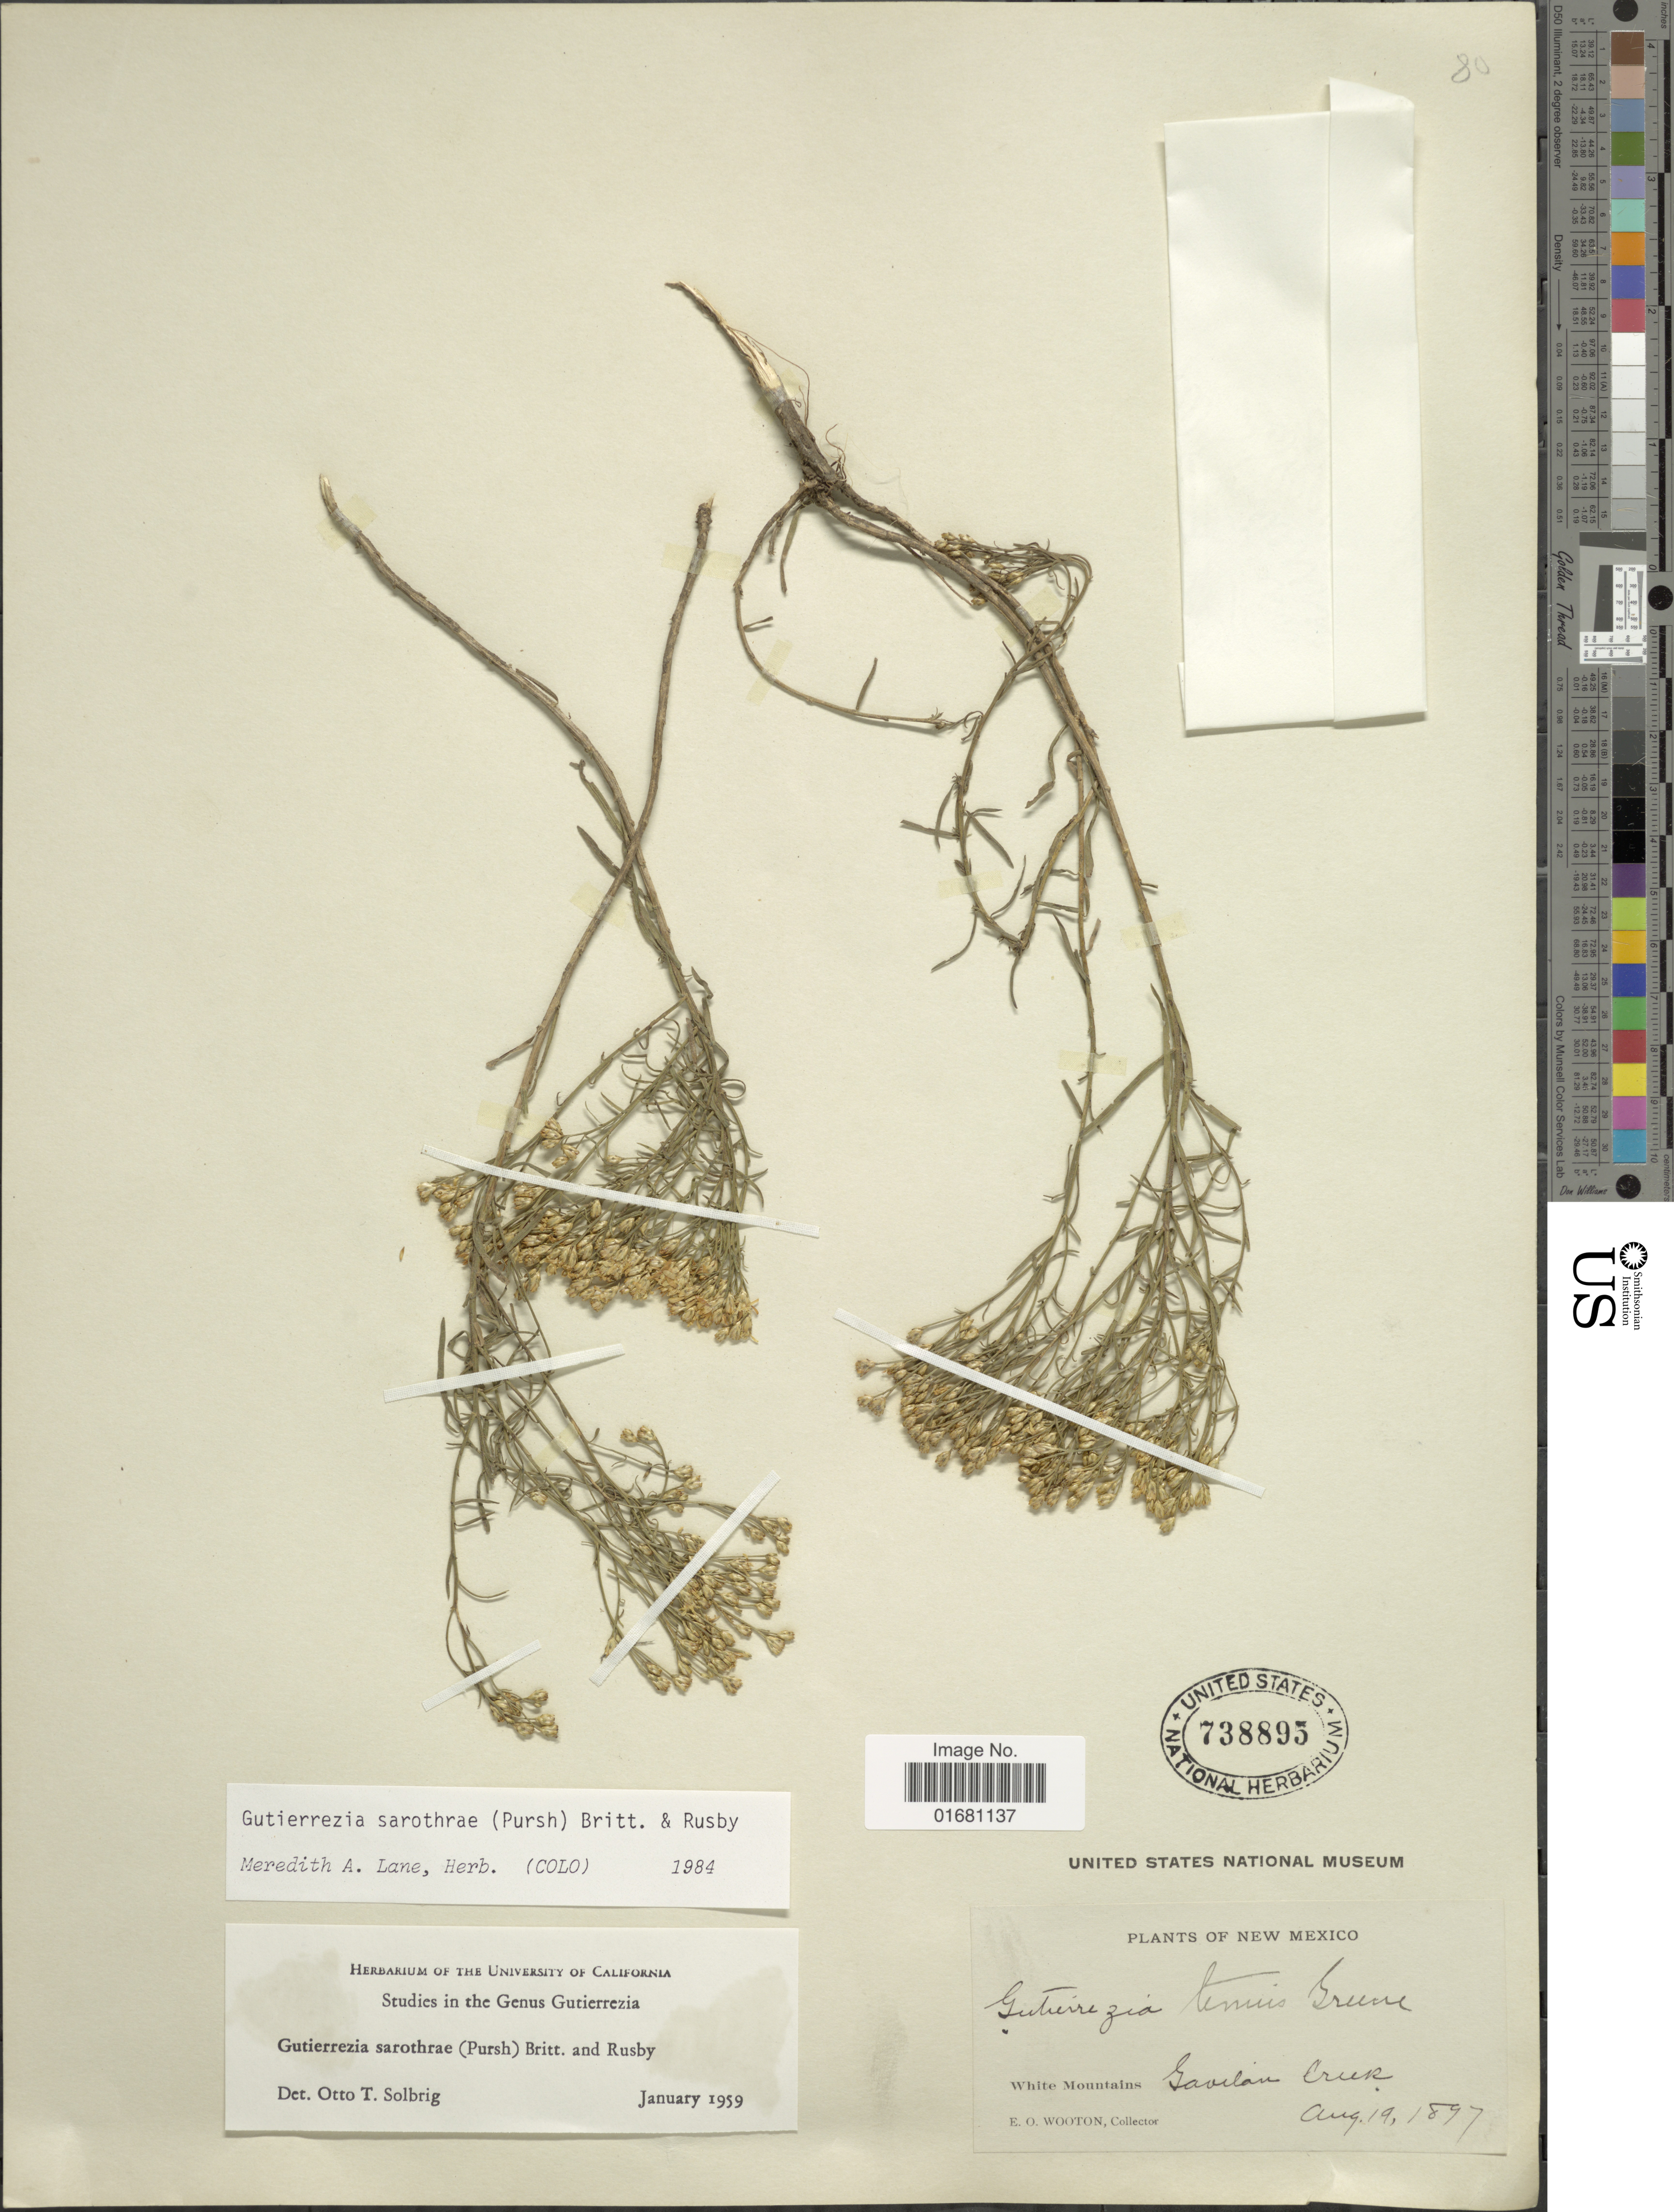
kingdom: Plantae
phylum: Tracheophyta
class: Magnoliopsida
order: Asterales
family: Asteraceae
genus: Gutierrezia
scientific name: Gutierrezia sarothrae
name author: (Pursh) Britton & Rusby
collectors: E. O. Wooton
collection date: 1897-08-19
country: United States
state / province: New Mexico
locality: White Mountains, Gavilan Creek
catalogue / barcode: US 738895